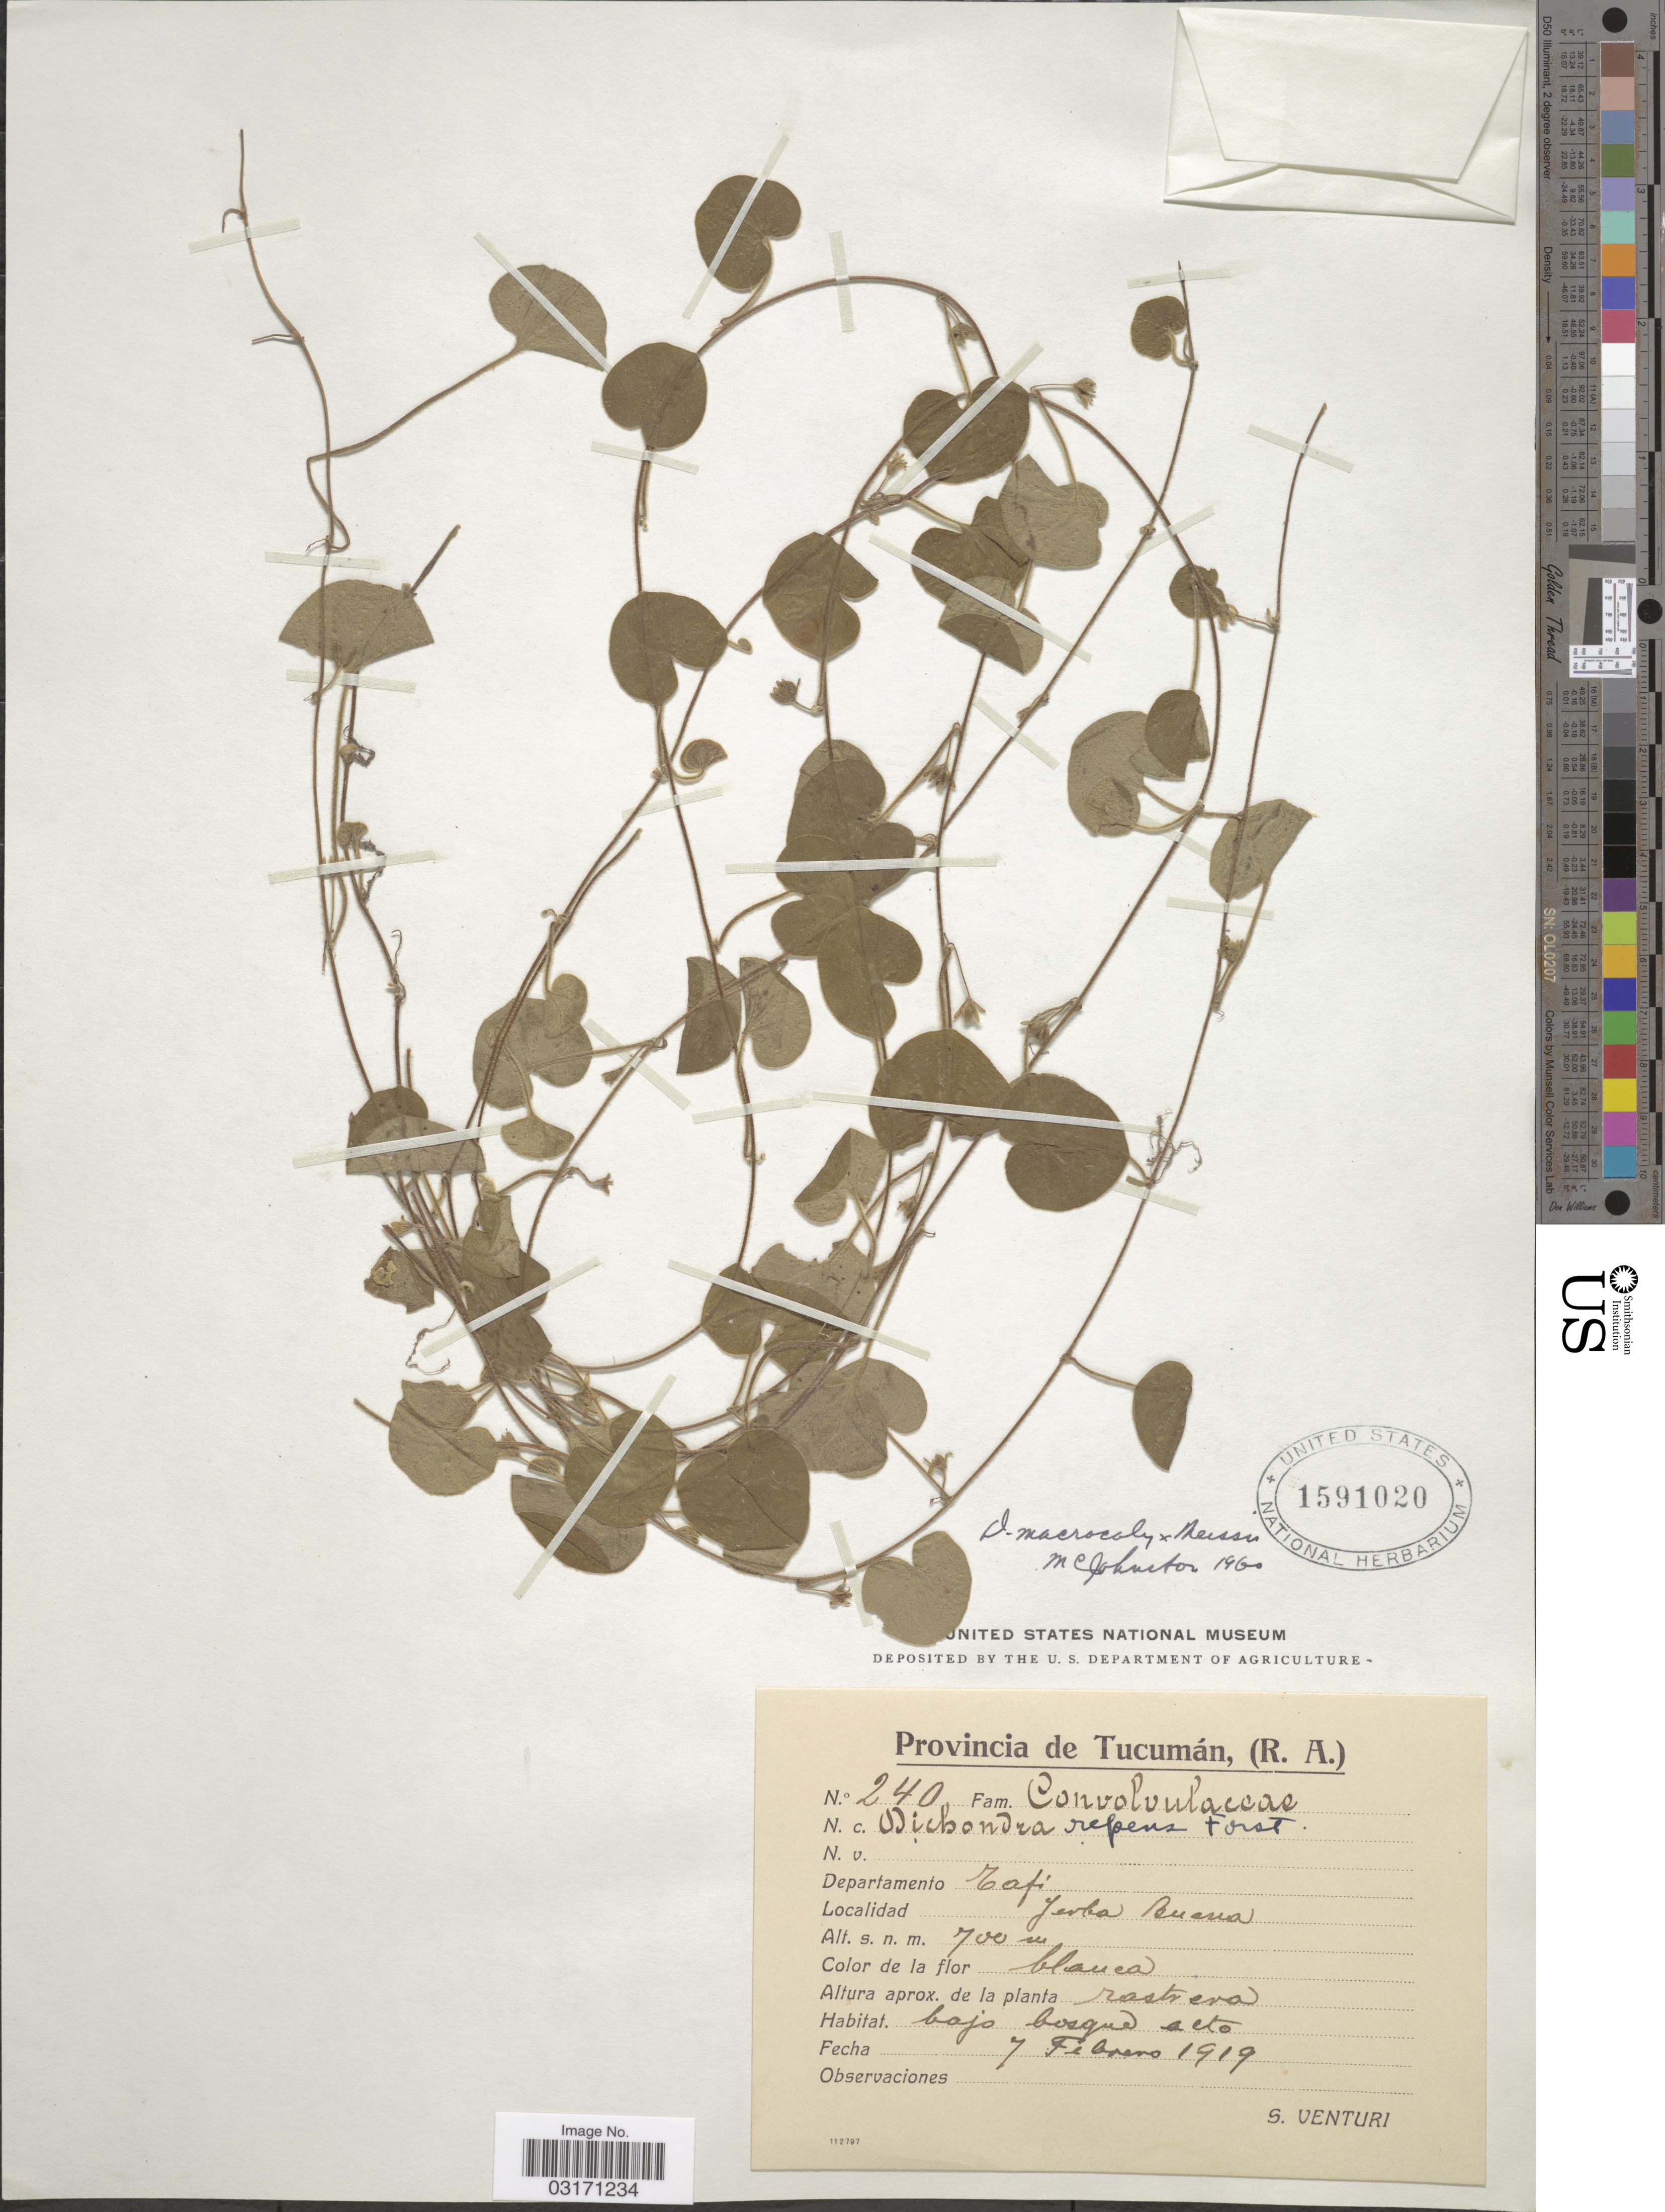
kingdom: Plantae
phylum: Tracheophyta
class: Magnoliopsida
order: Solanales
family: Convolvulaceae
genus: Dichondra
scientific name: Dichondra macrocalyx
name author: Meisn.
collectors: S. Venturi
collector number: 240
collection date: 1919-02-07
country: Argentina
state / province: Tucuman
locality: Departamento Tafi. Yerba Buena.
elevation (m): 700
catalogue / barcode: US 1591020